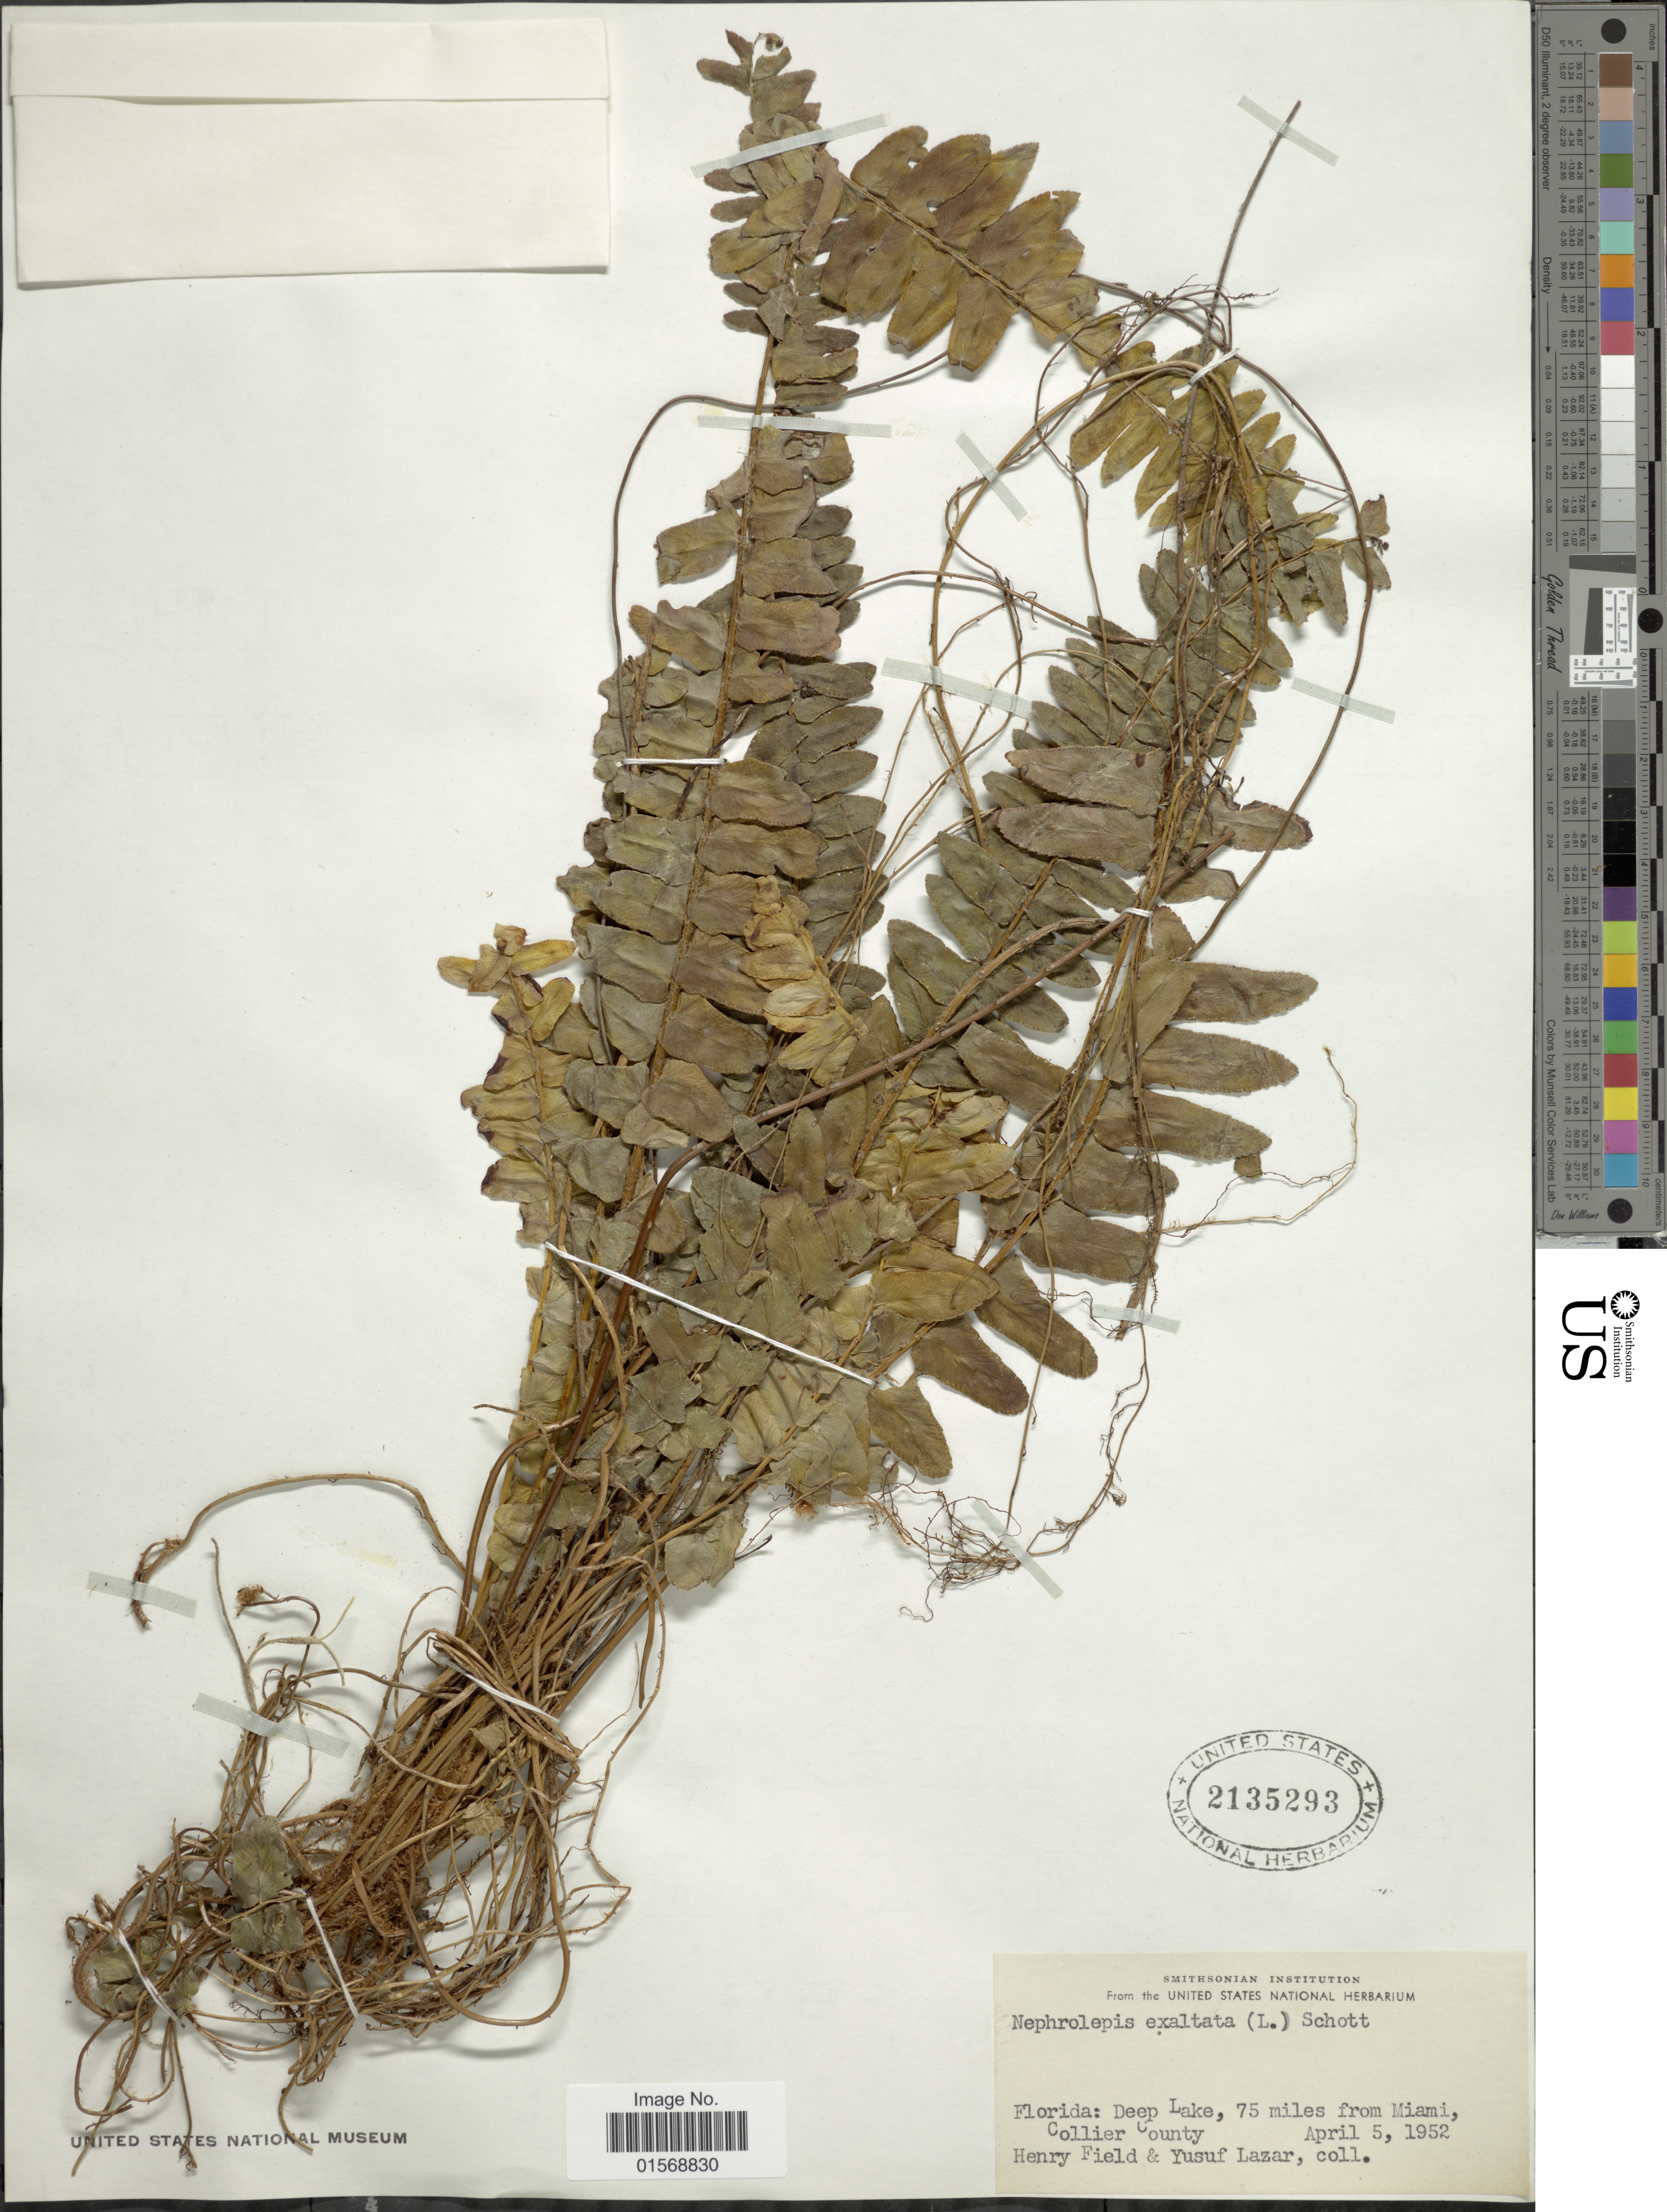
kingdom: Plantae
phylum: Tracheophyta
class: Polypodiopsida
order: Polypodiales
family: Nephrolepidaceae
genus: Nephrolepis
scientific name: Nephrolepis exaltata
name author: (L.) Schott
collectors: H. Field & Y. Lazar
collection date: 1952-04-05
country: United States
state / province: Florida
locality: Florida: Deep Lake, 75 miles from Miami, Collier County.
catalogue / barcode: US 2135293